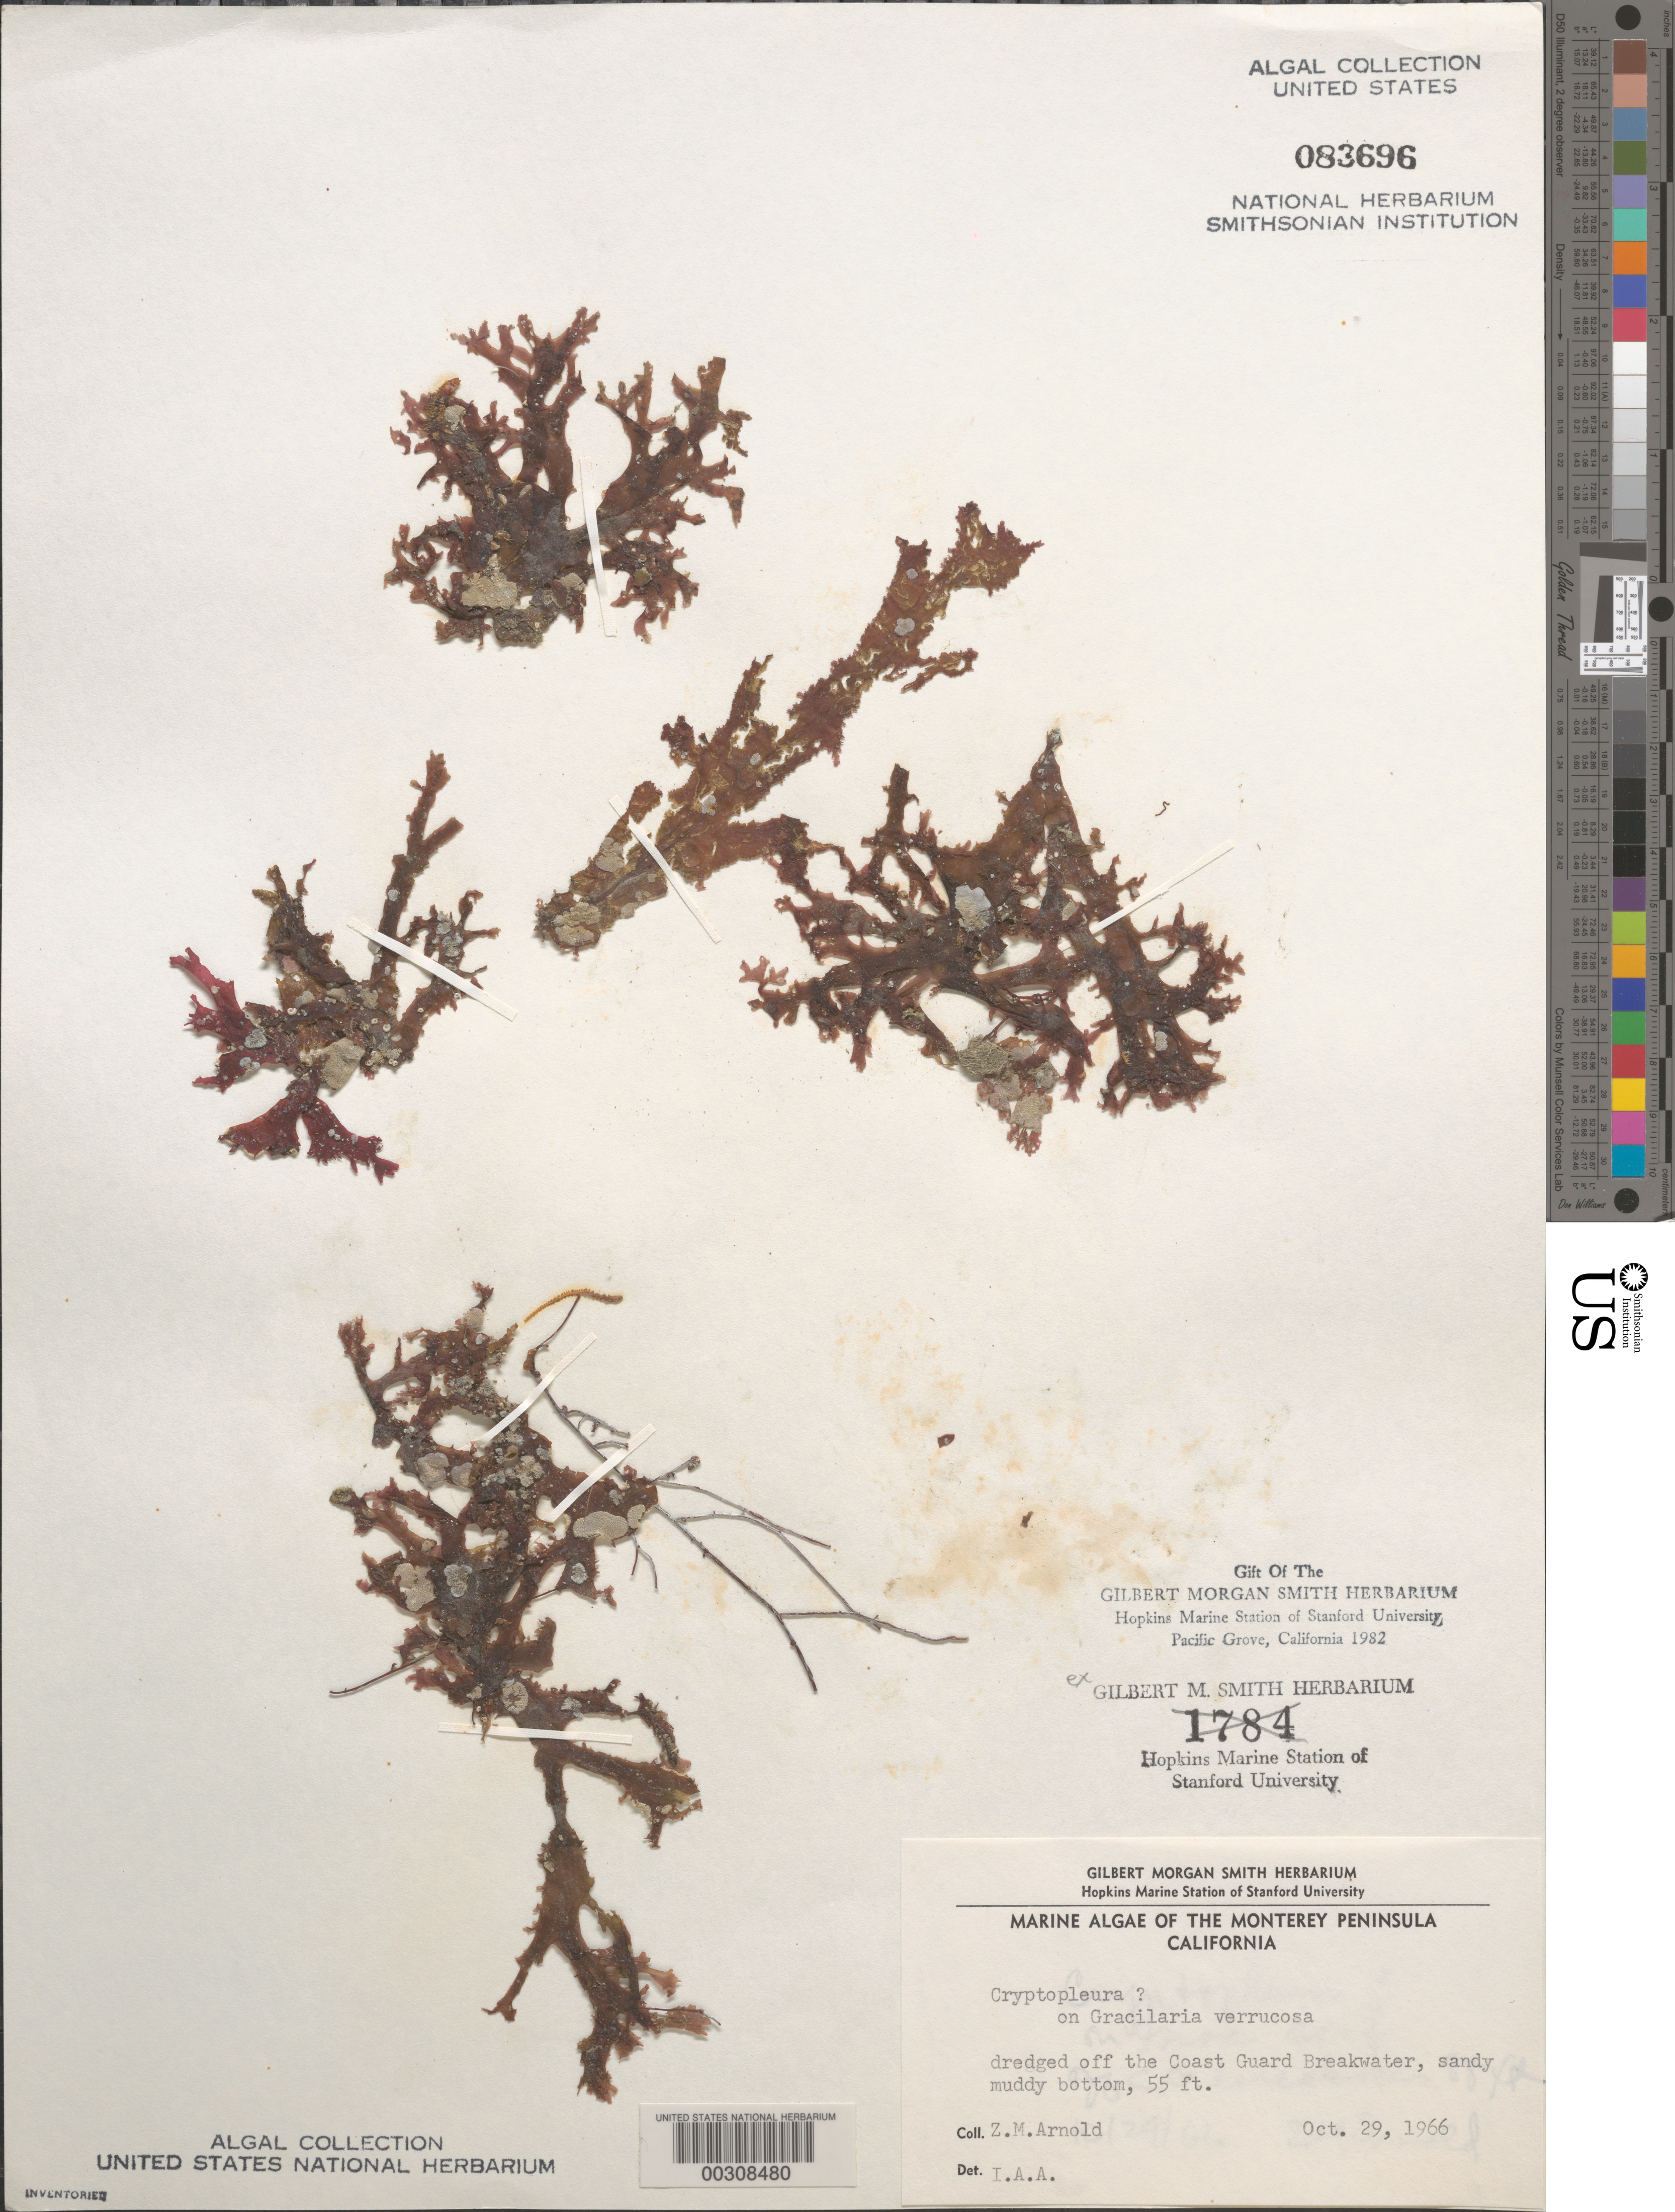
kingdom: Plantae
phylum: Rhodophyta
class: Florideophyceae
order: Ceramiales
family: Delesseriaceae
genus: Cryptopleura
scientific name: Cryptopleura sp.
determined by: Abbott, Isabella A.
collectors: Z. M. Arnold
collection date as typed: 29 Oct 1966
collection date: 1966-10-29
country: United States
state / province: California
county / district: Monterey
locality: Monterey, off Coast Guard breakwater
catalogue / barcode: US 83696